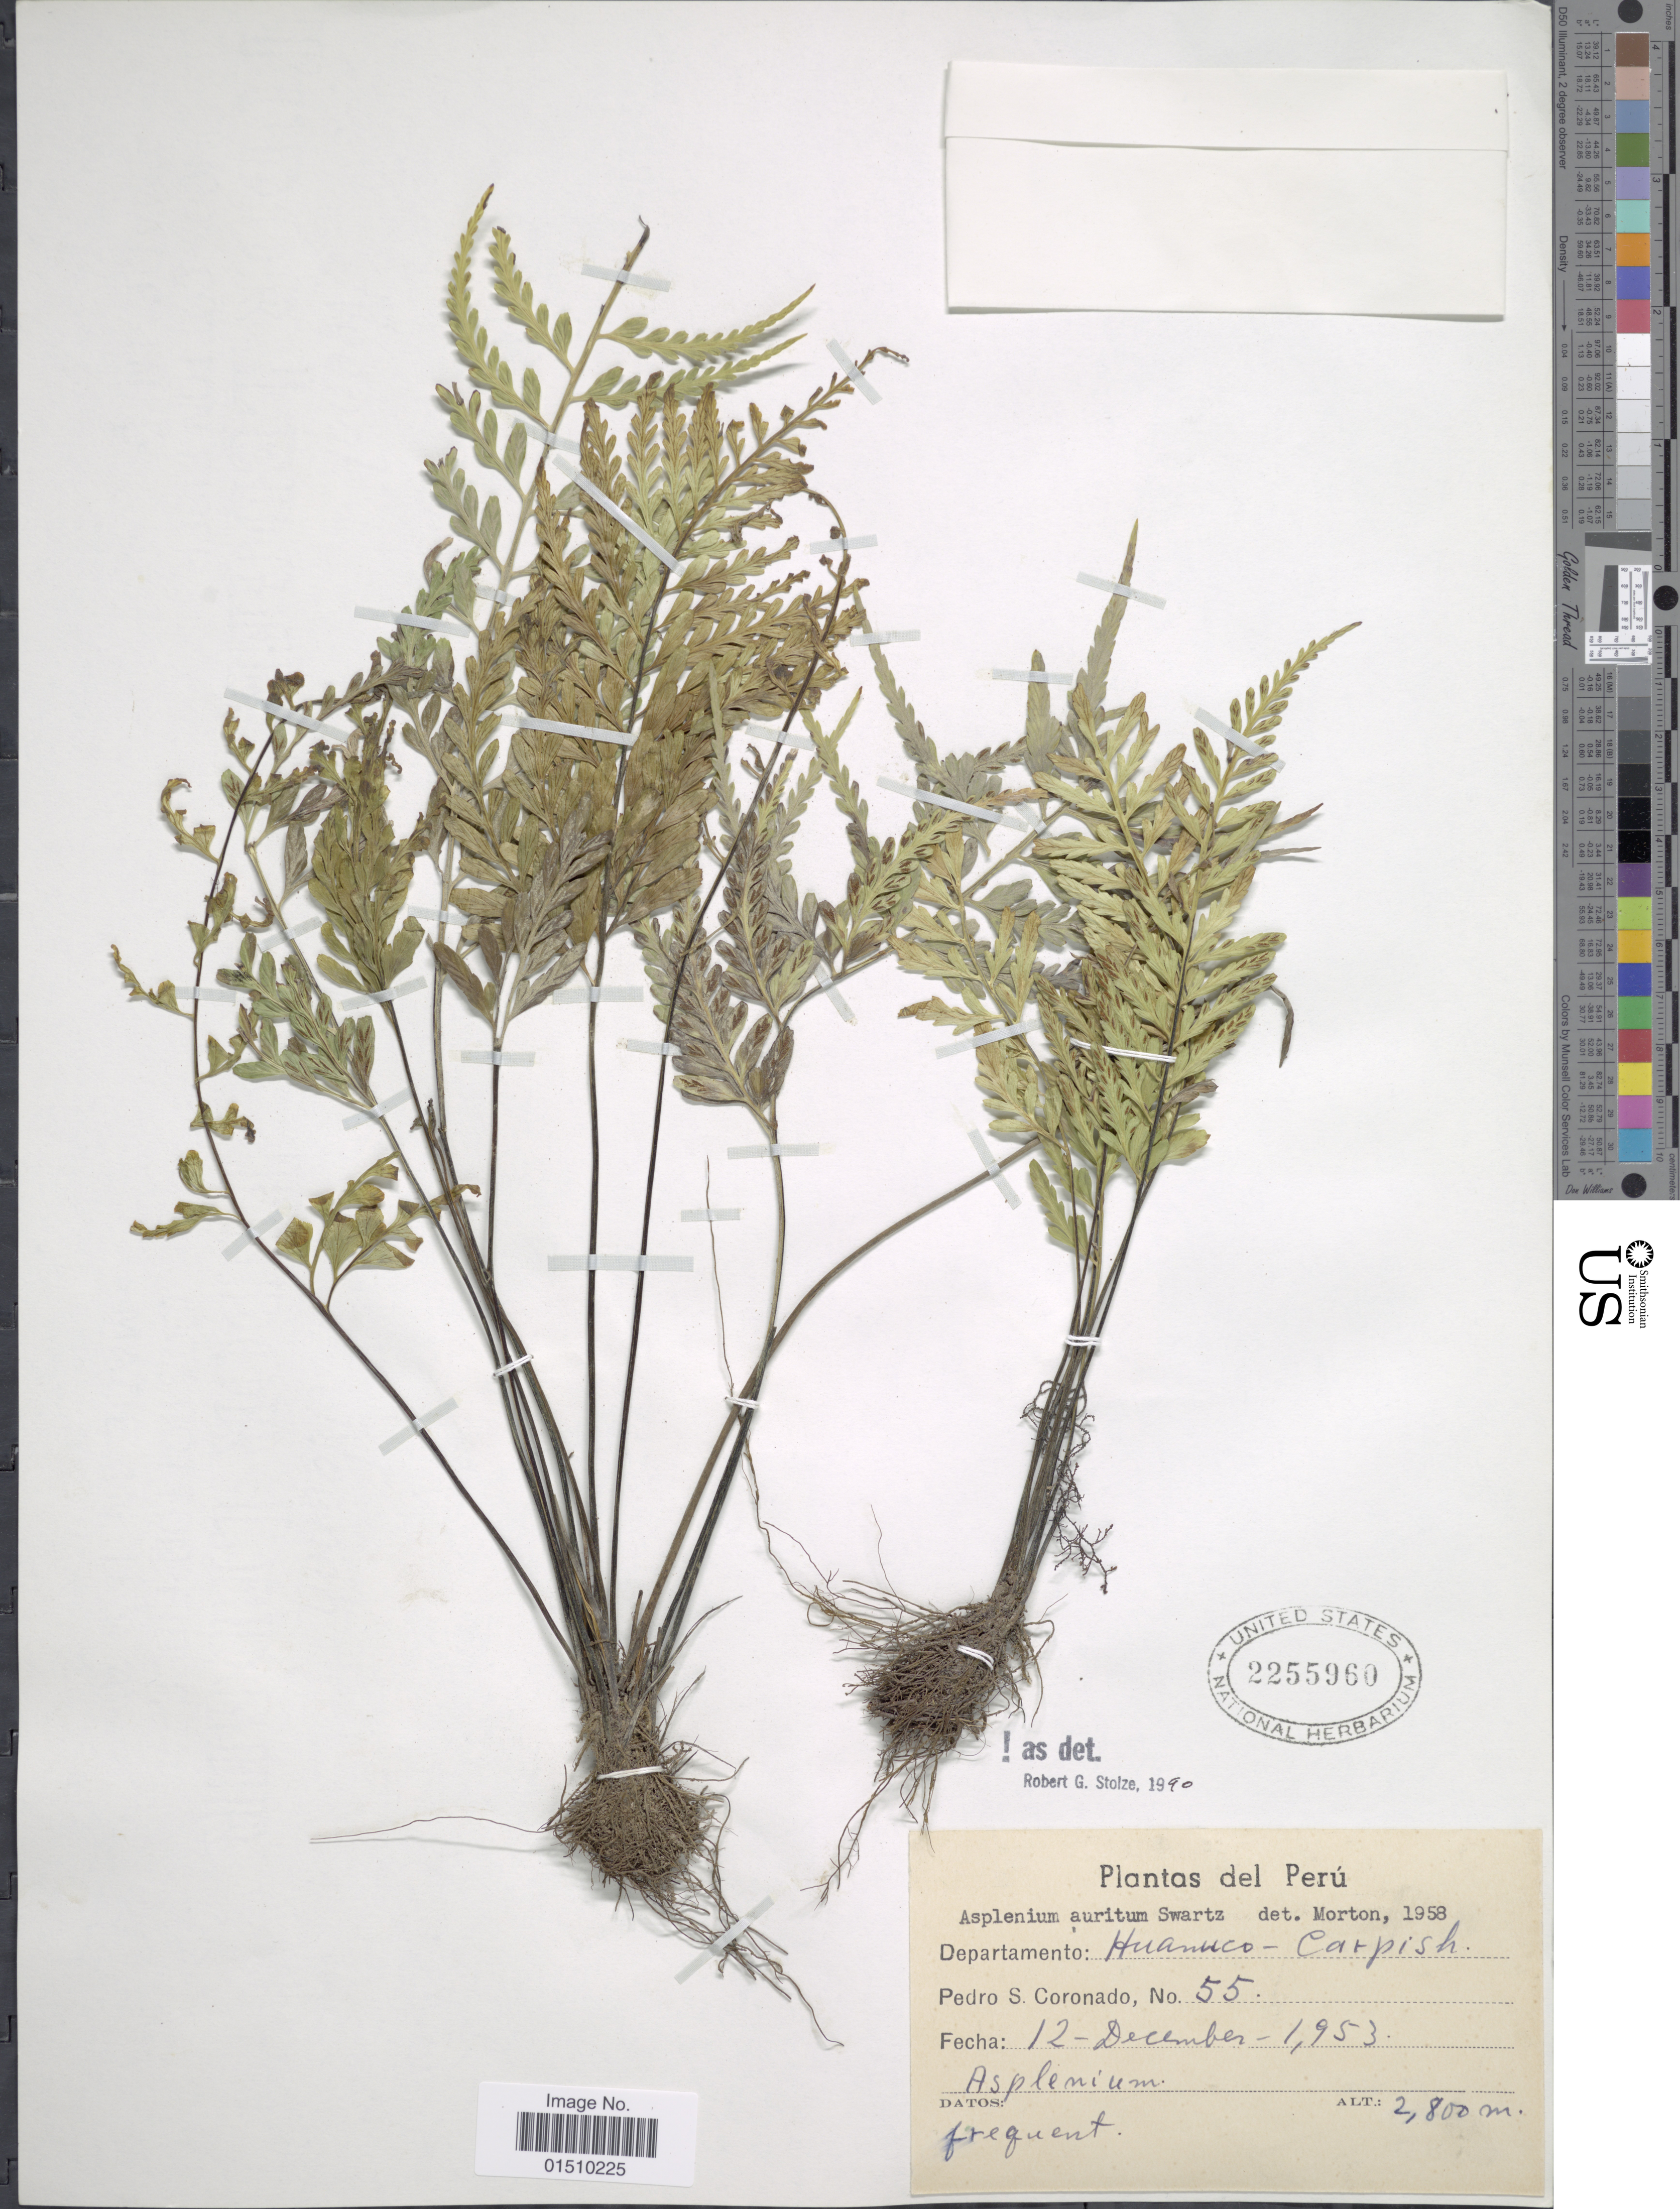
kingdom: Plantae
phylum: Tracheophyta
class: Polypodiopsida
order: Polypodiales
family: Aspleniaceae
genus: Asplenium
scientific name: Asplenium auritum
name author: Sw.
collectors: P. Coronado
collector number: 55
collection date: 1953-12-12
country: Peru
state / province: Huánuco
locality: Peru, Departamento: Huanuco - Carpish.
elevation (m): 2800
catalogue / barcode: US 2255960